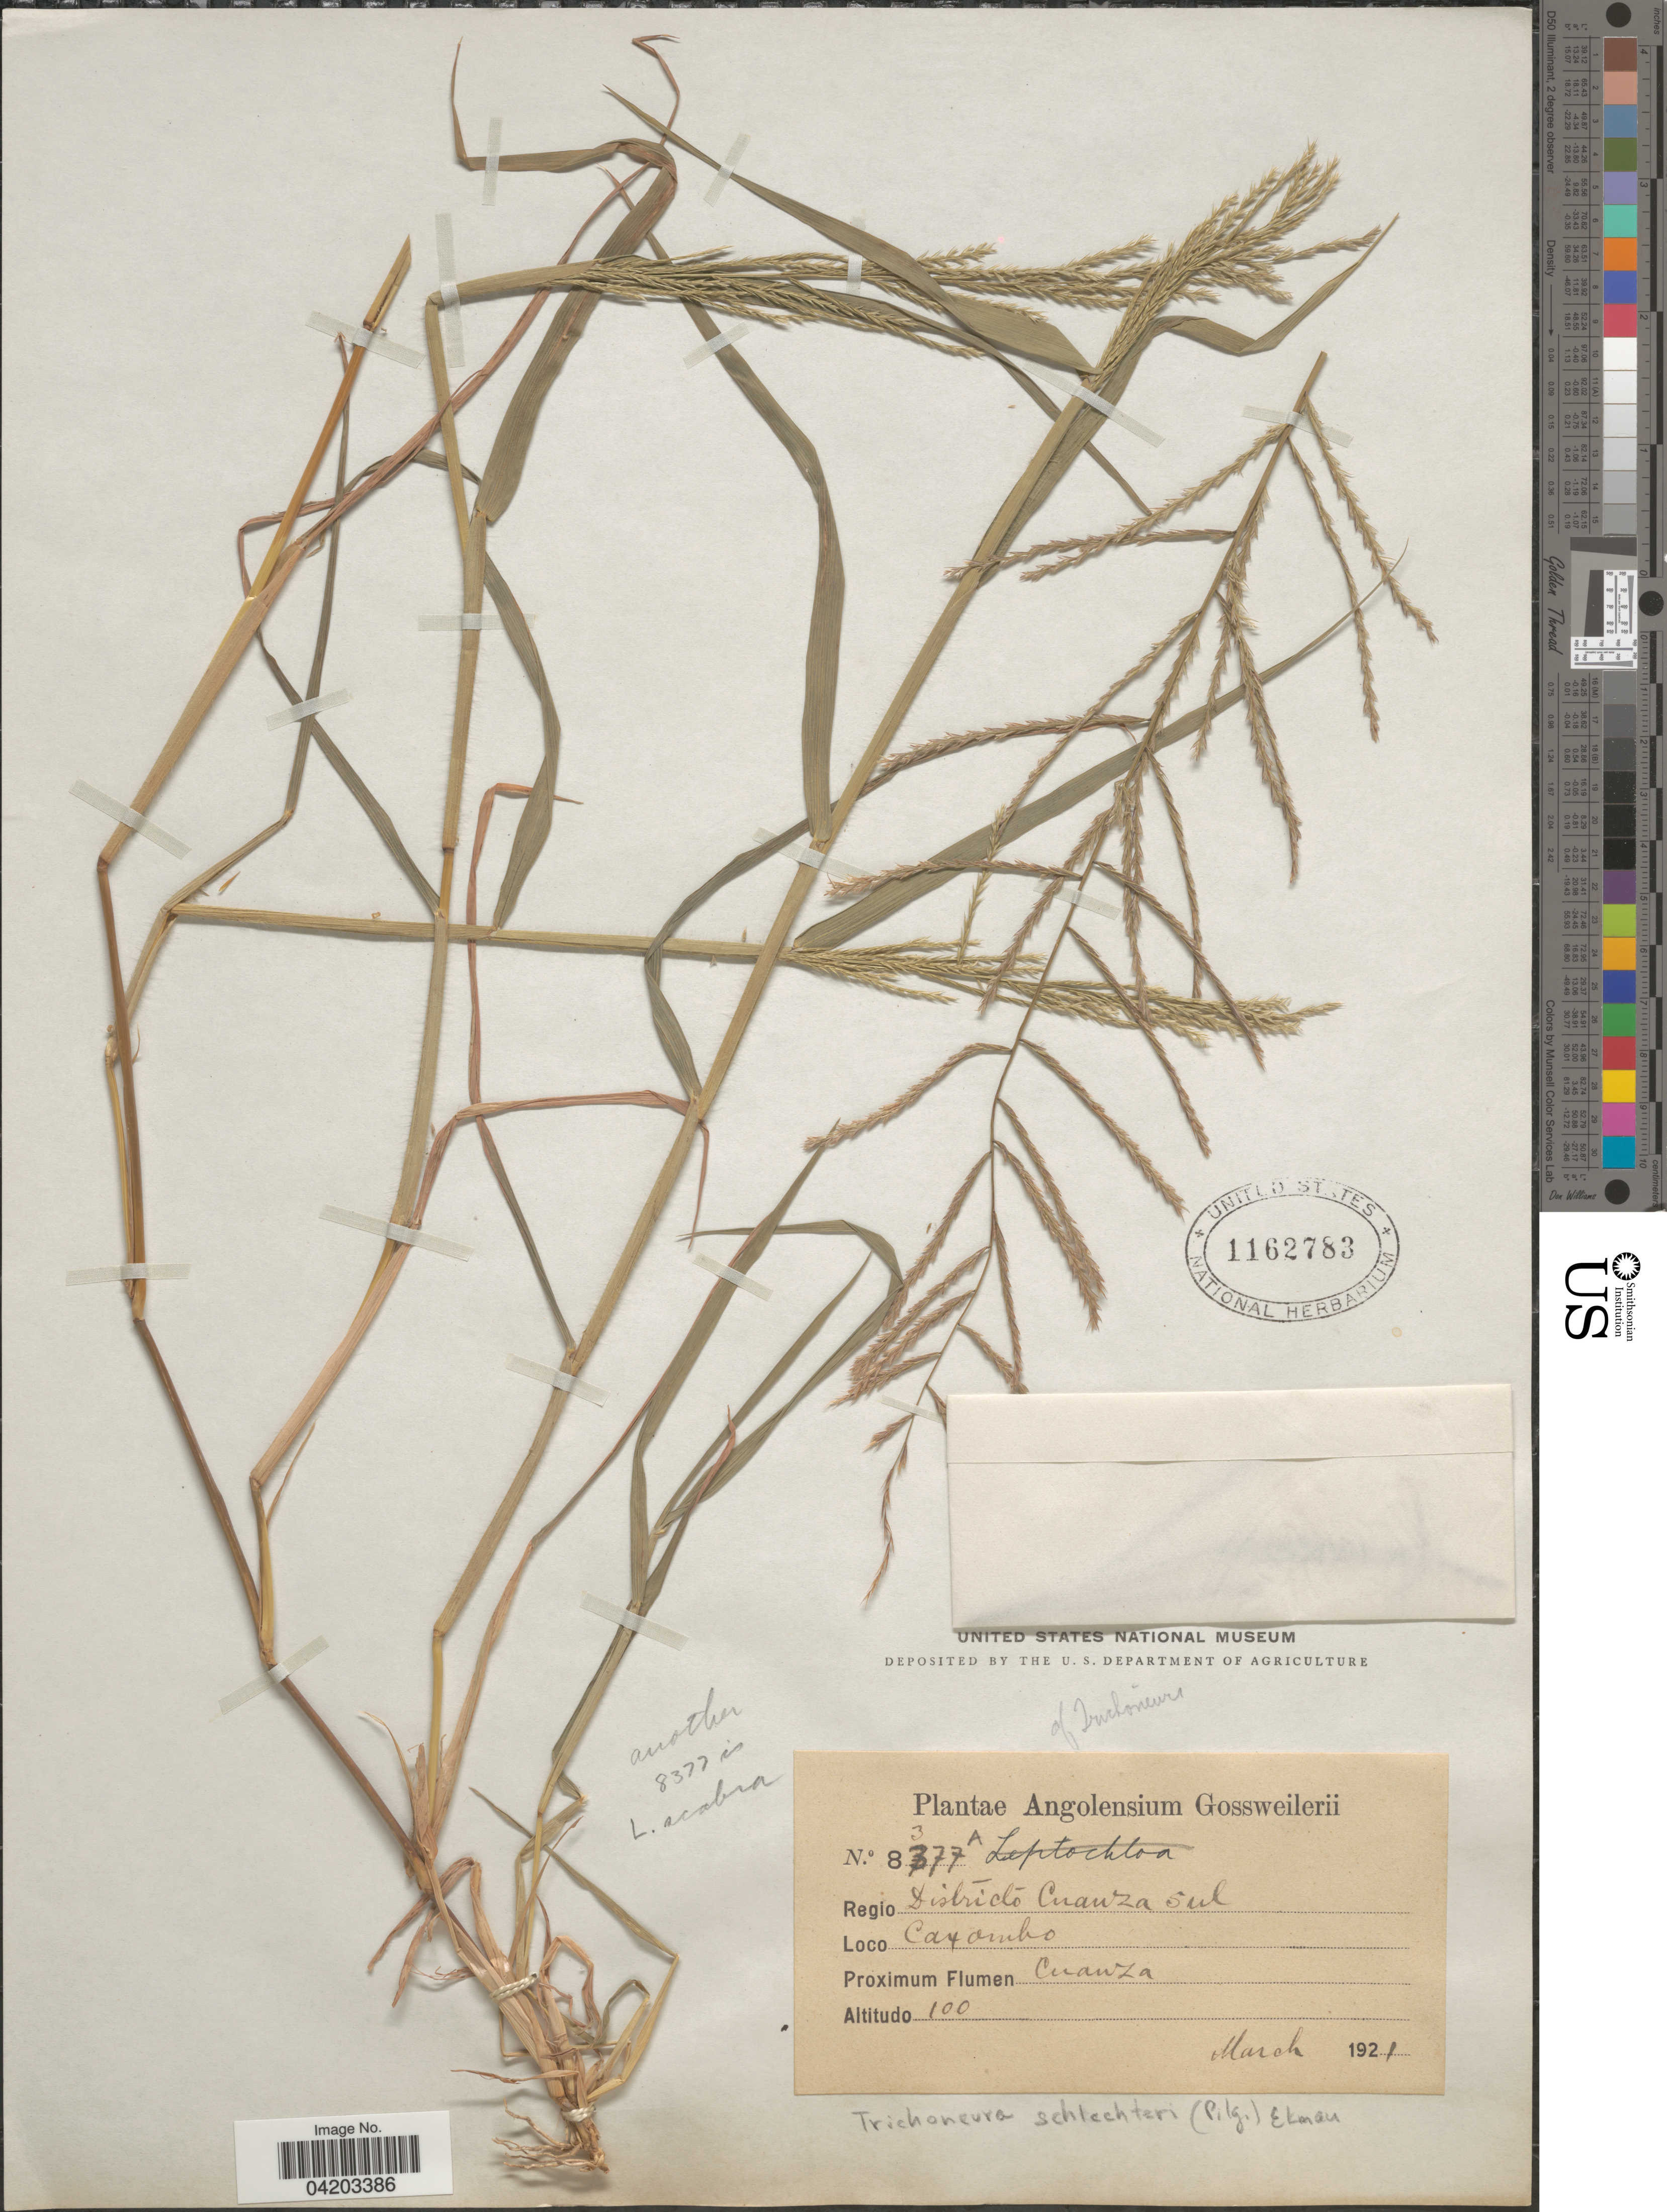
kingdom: Plantae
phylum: Tracheophyta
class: Liliopsida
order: Poales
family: Poaceae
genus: Trichoneura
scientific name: Trichoneura schlechteri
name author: Ekman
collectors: -. Gossweiler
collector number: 8377A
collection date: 1921-03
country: Angola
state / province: Cuanza Sul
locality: Angolensium. Regio Districto Cuanza Sul. Caxambo. Proximum Flumen Cuanza.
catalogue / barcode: US 1162783